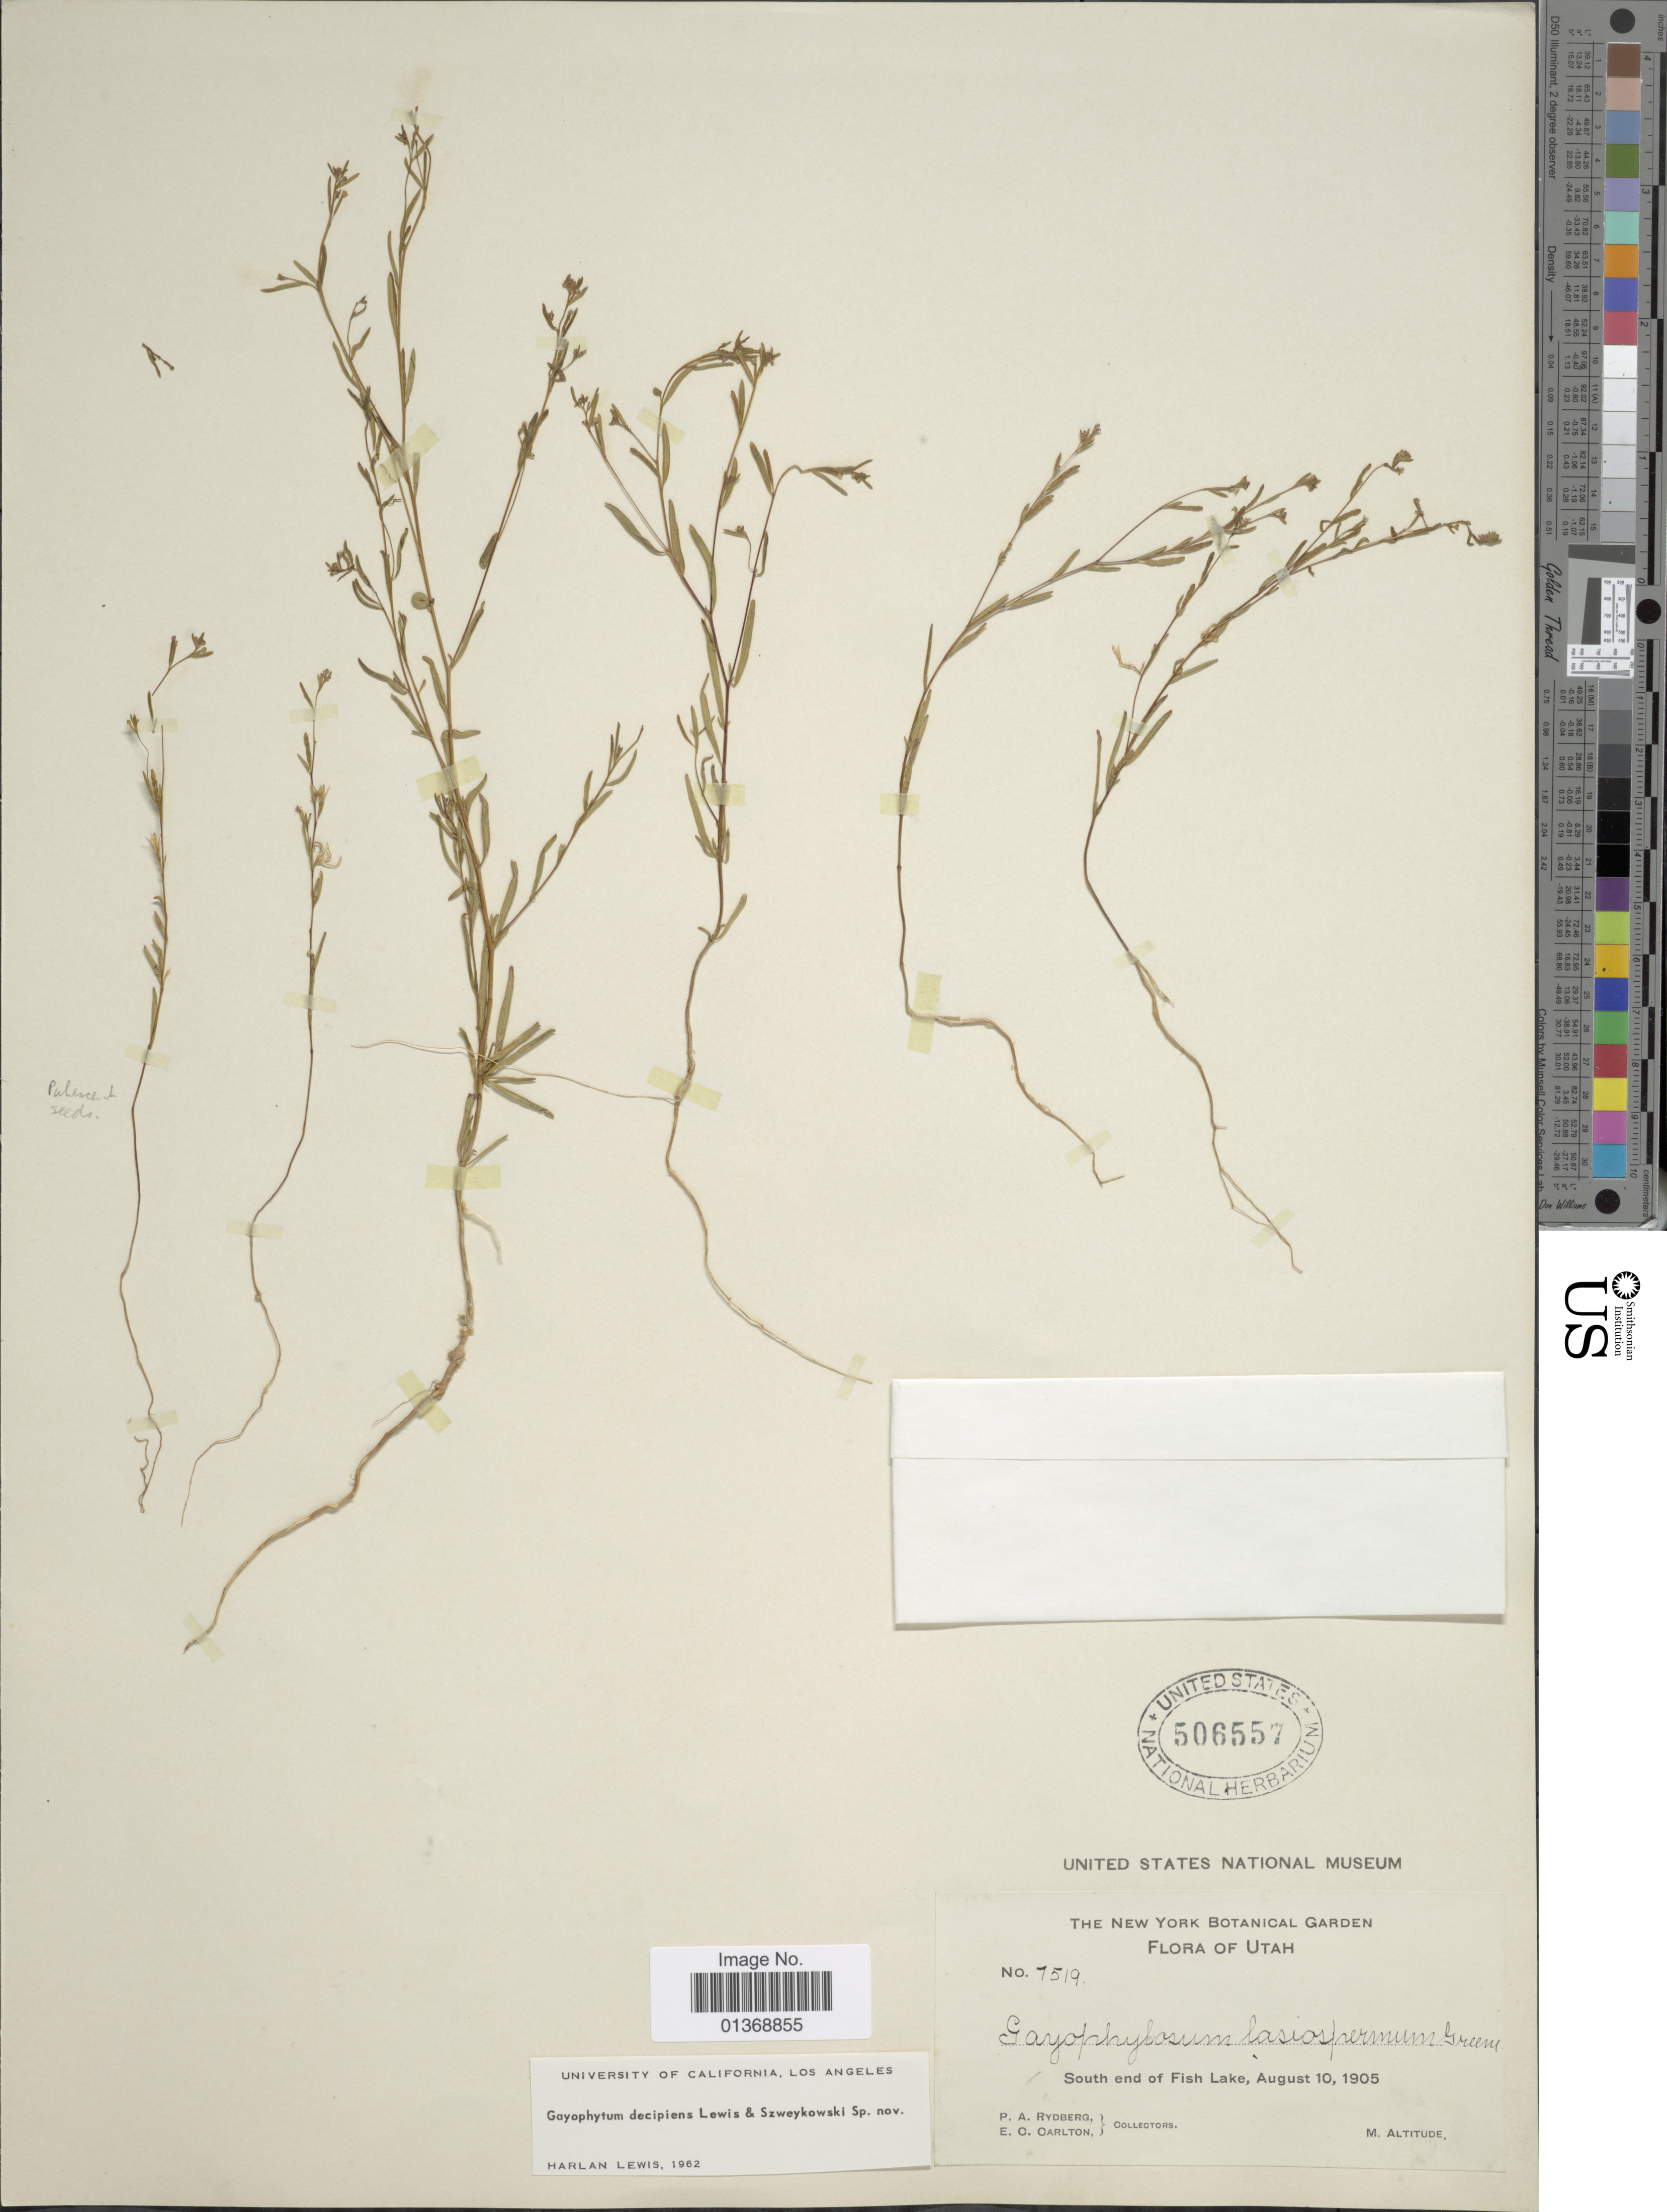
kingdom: Plantae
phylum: Tracheophyta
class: Magnoliopsida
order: Myrtales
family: Onagraceae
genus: Gayophytum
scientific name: Gayophytum decipiens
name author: F. H. Lewis & Szweyk.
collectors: P. A. Rydberg & E. Carlton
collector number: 7519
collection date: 1905-08-10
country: United States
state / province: Utah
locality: South end of Fish Lake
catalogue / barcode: US 506557